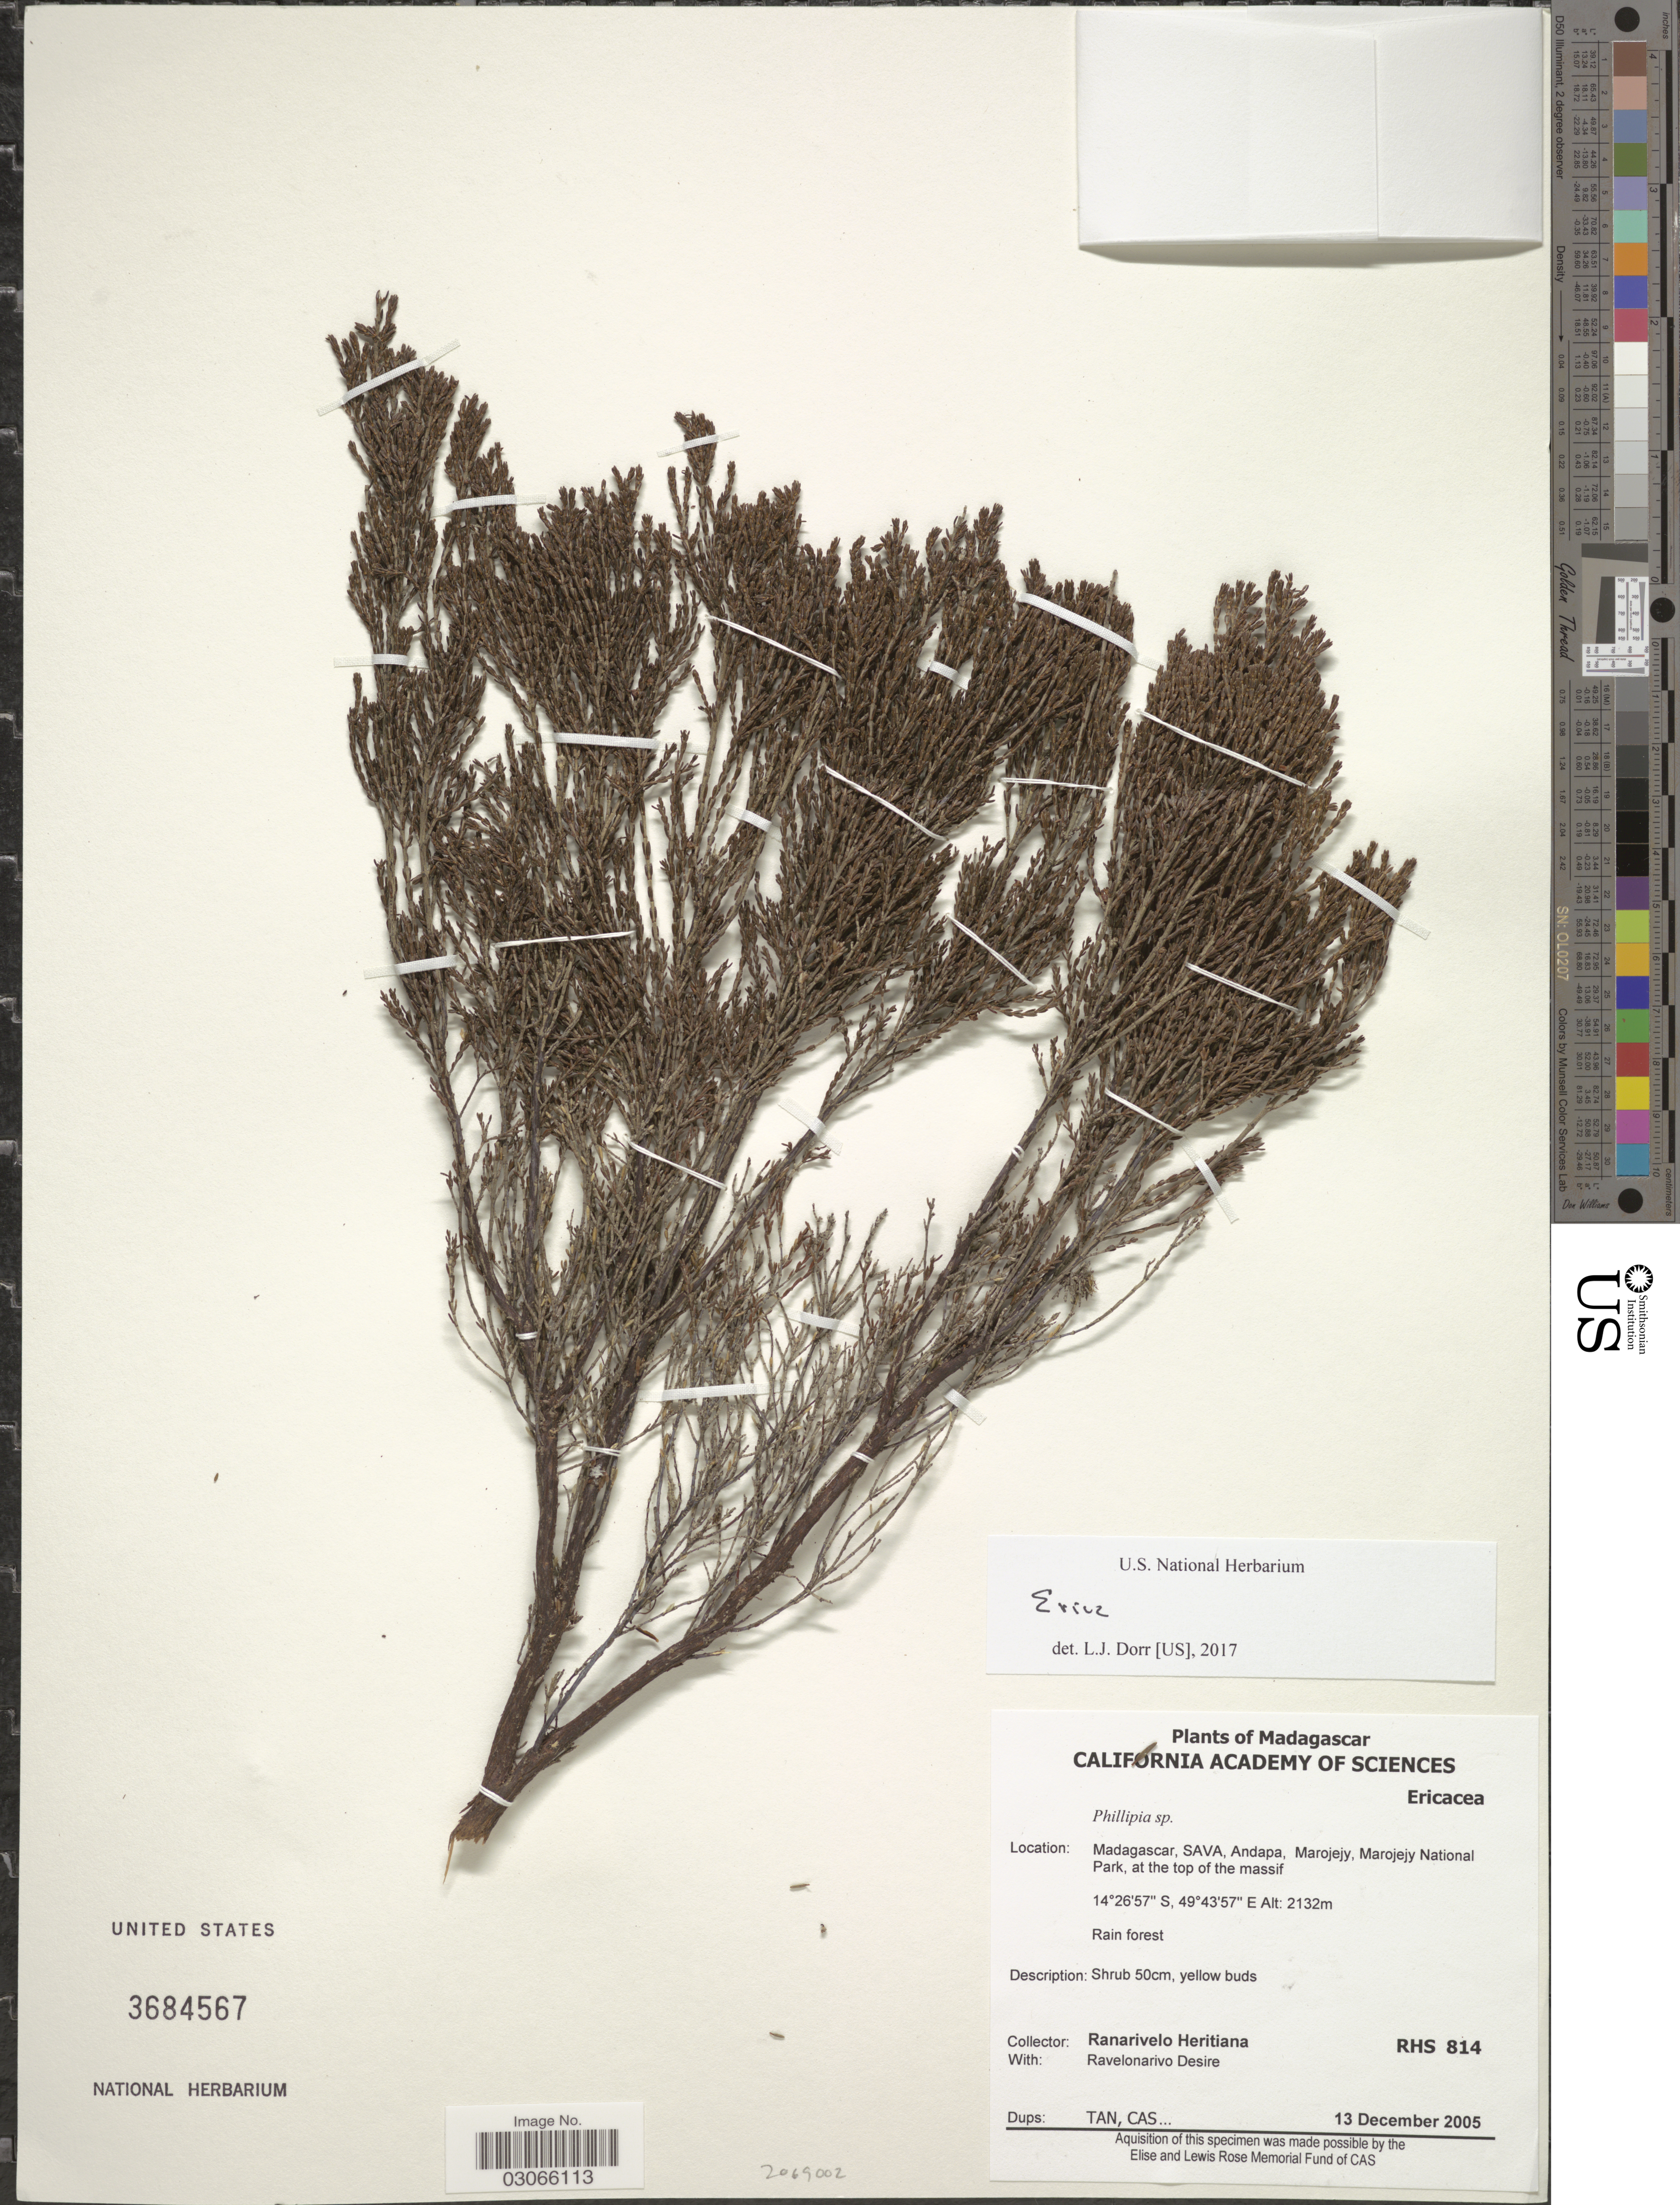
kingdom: Plantae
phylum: Tracheophyta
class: Magnoliopsida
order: Ericales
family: Ericaceae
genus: Erica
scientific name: Erica sp.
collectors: R. Heritiana & D. Ravelonarivo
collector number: RHS814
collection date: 2005-12-13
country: Madagascar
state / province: Sava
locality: Andapa, Marojejy, Marojejy National Park, at the top of the massif.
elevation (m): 2132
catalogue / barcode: US 3684567